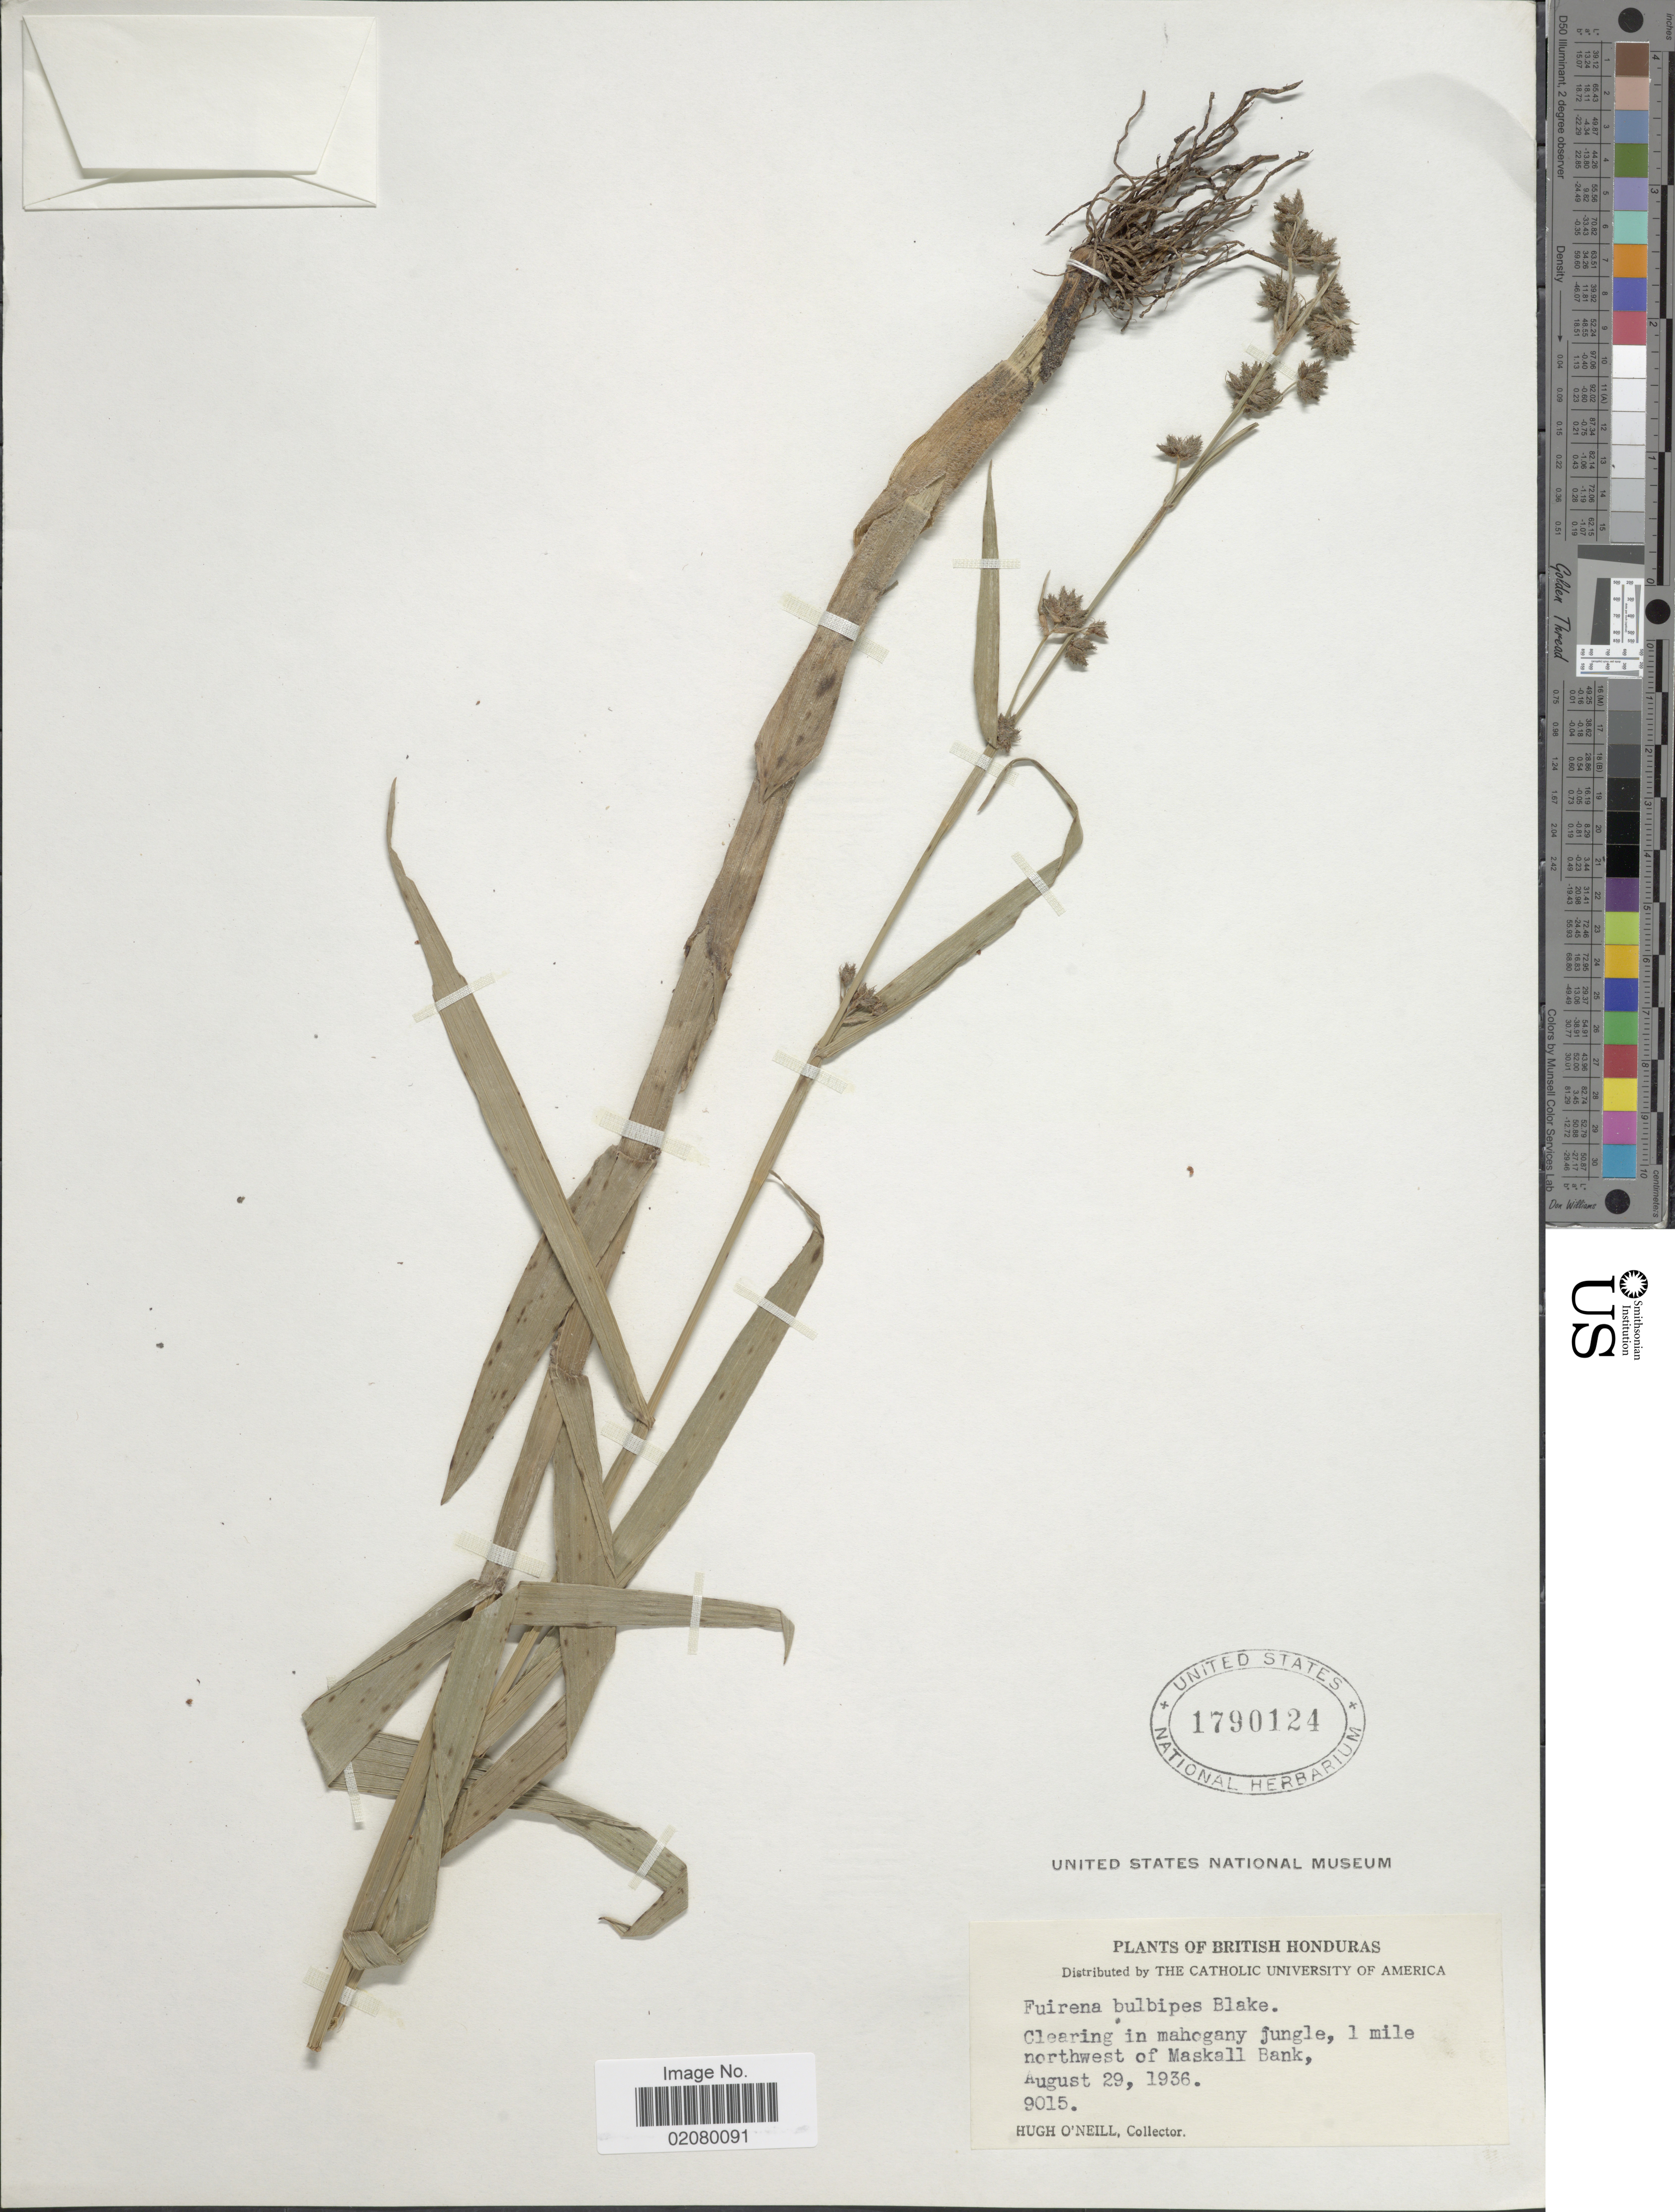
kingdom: Plantae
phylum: Tracheophyta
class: Liliopsida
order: Poales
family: Cyperaceae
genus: Fuirena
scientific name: Fuirena camptotricha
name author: C. Wright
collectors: H. O'Neill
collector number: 9015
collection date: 1936-08-29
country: Belize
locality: British Honduras, Clearing in Mahogany jungle, 1 mile northwest of Maskall Bank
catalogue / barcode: US 1790124